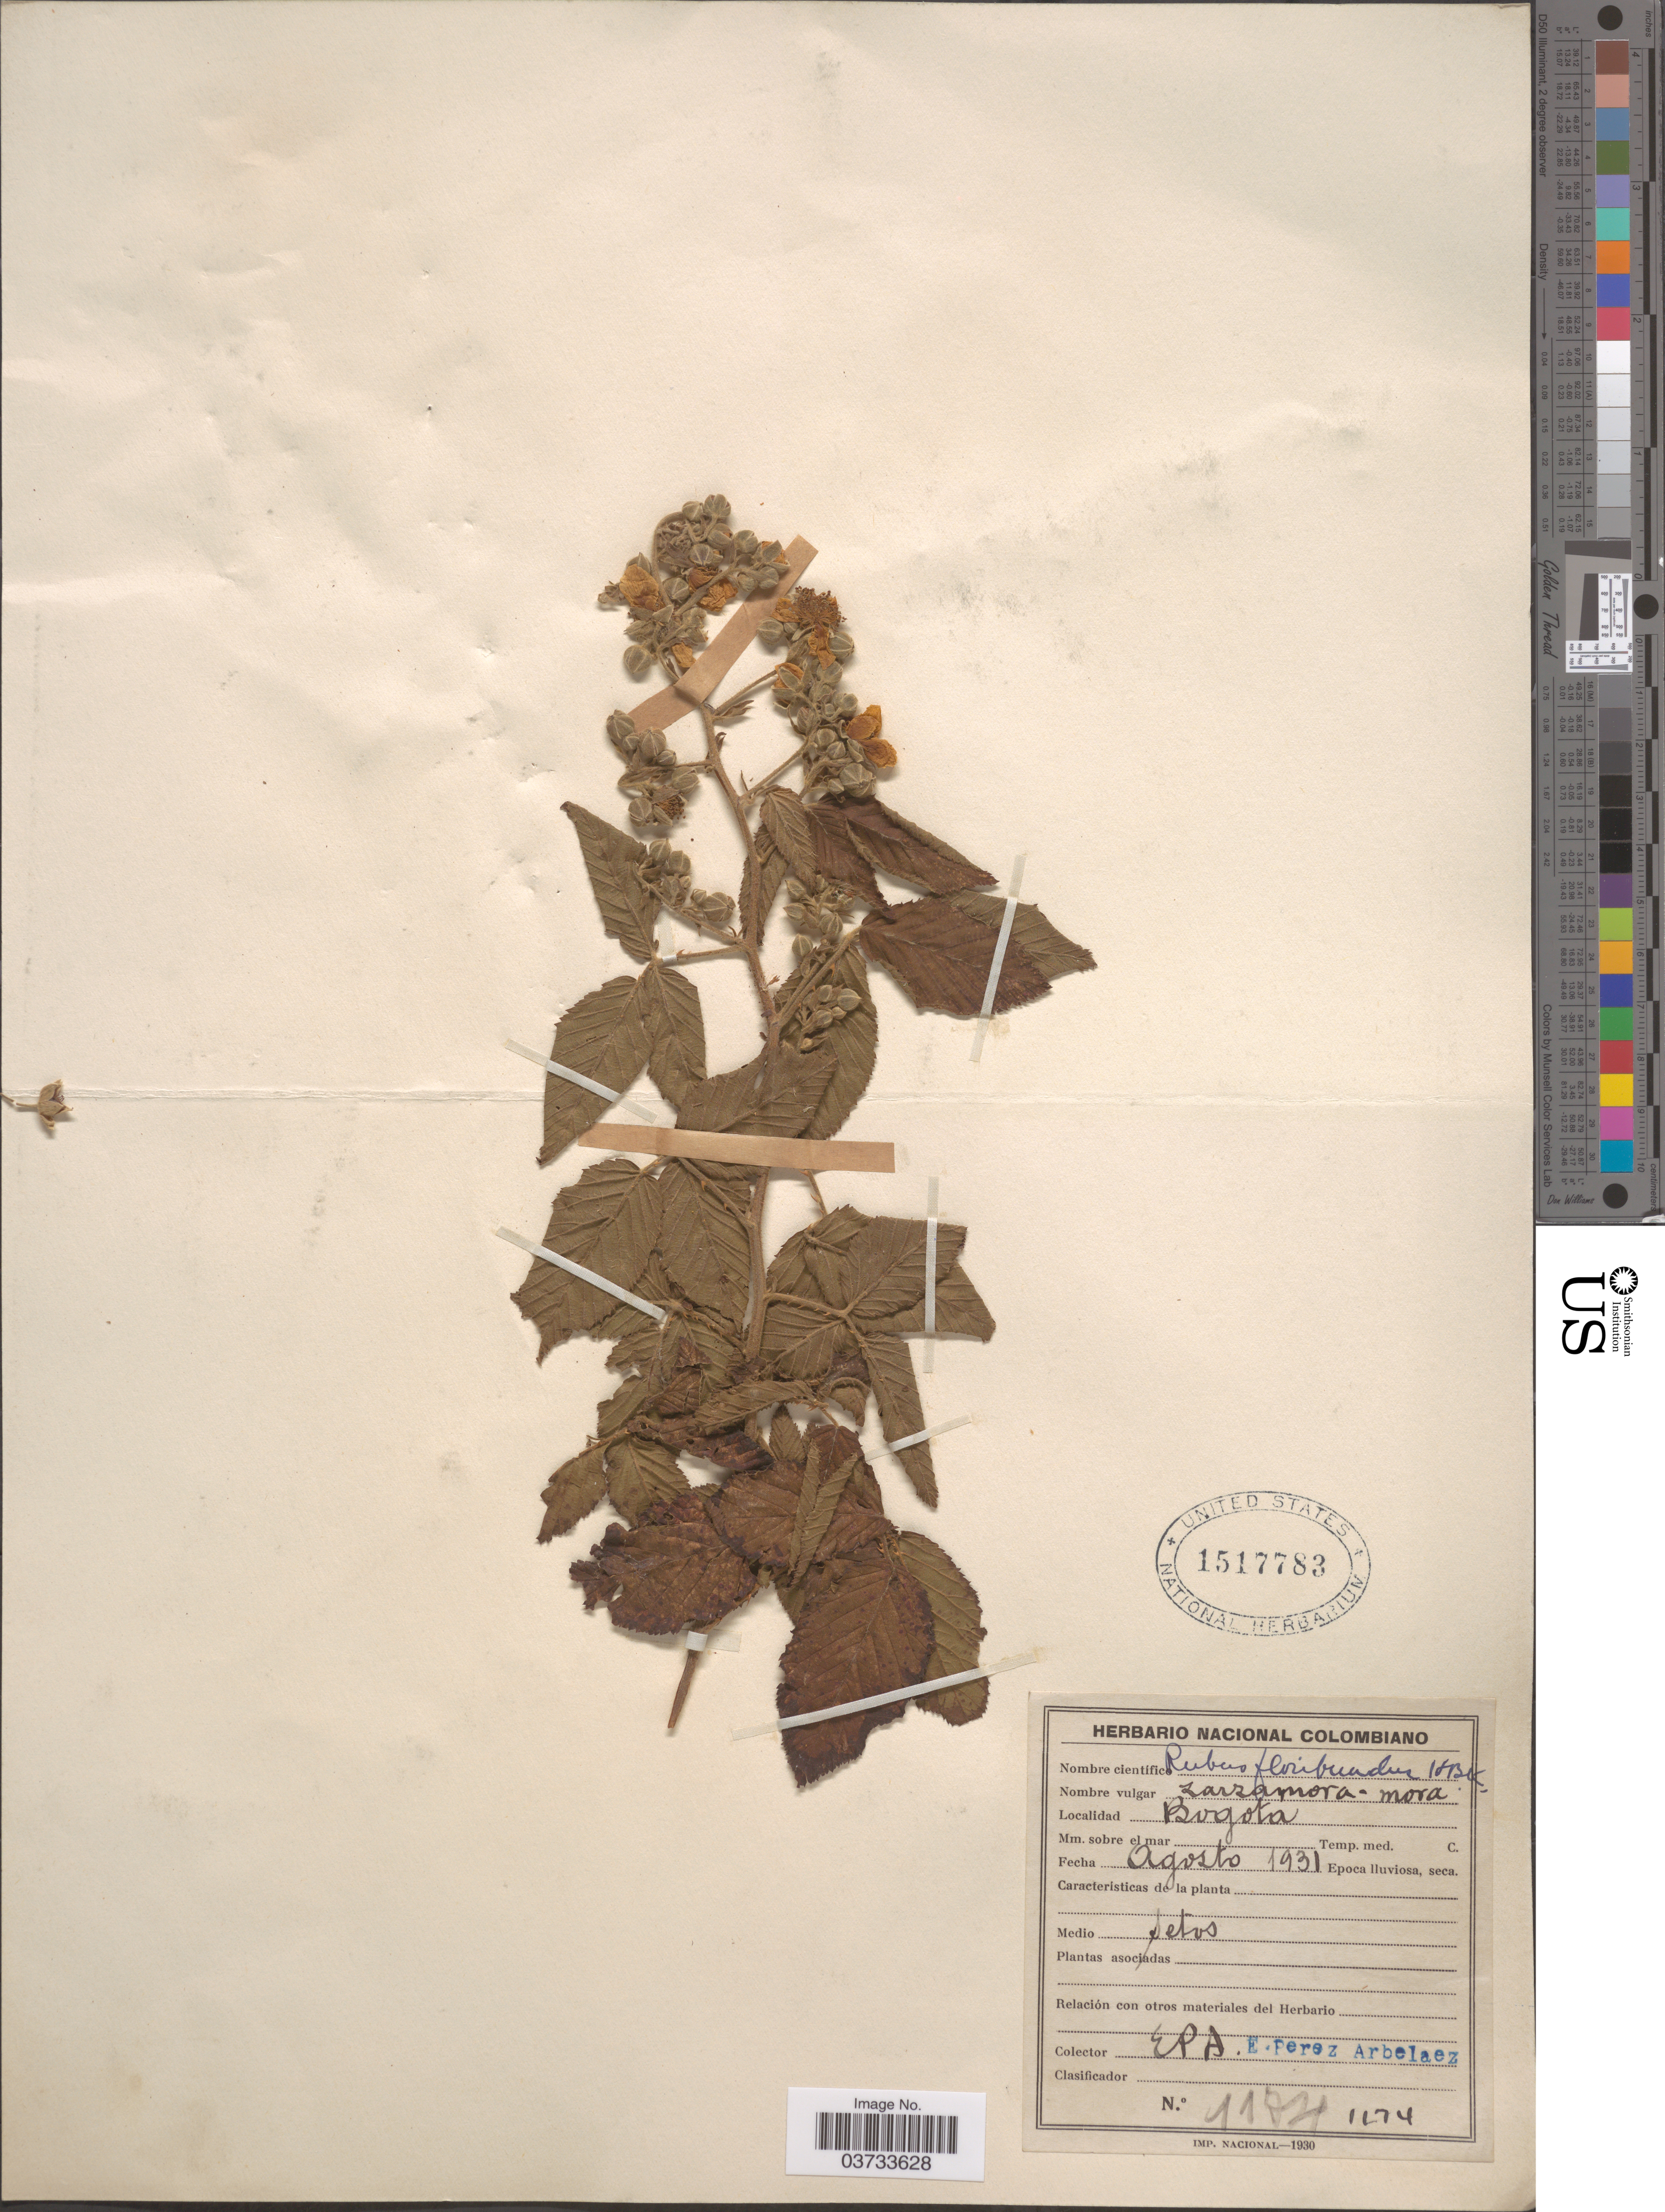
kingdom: Plantae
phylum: Tracheophyta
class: Magnoliopsida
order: Rosales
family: Rosaceae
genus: Rubus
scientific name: Rubus robustus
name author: C. Presl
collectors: E. Pérez Arbeláez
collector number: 1174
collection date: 1931-08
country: Colombia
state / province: Bogota D.C.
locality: Bogota.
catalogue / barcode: US 1517783